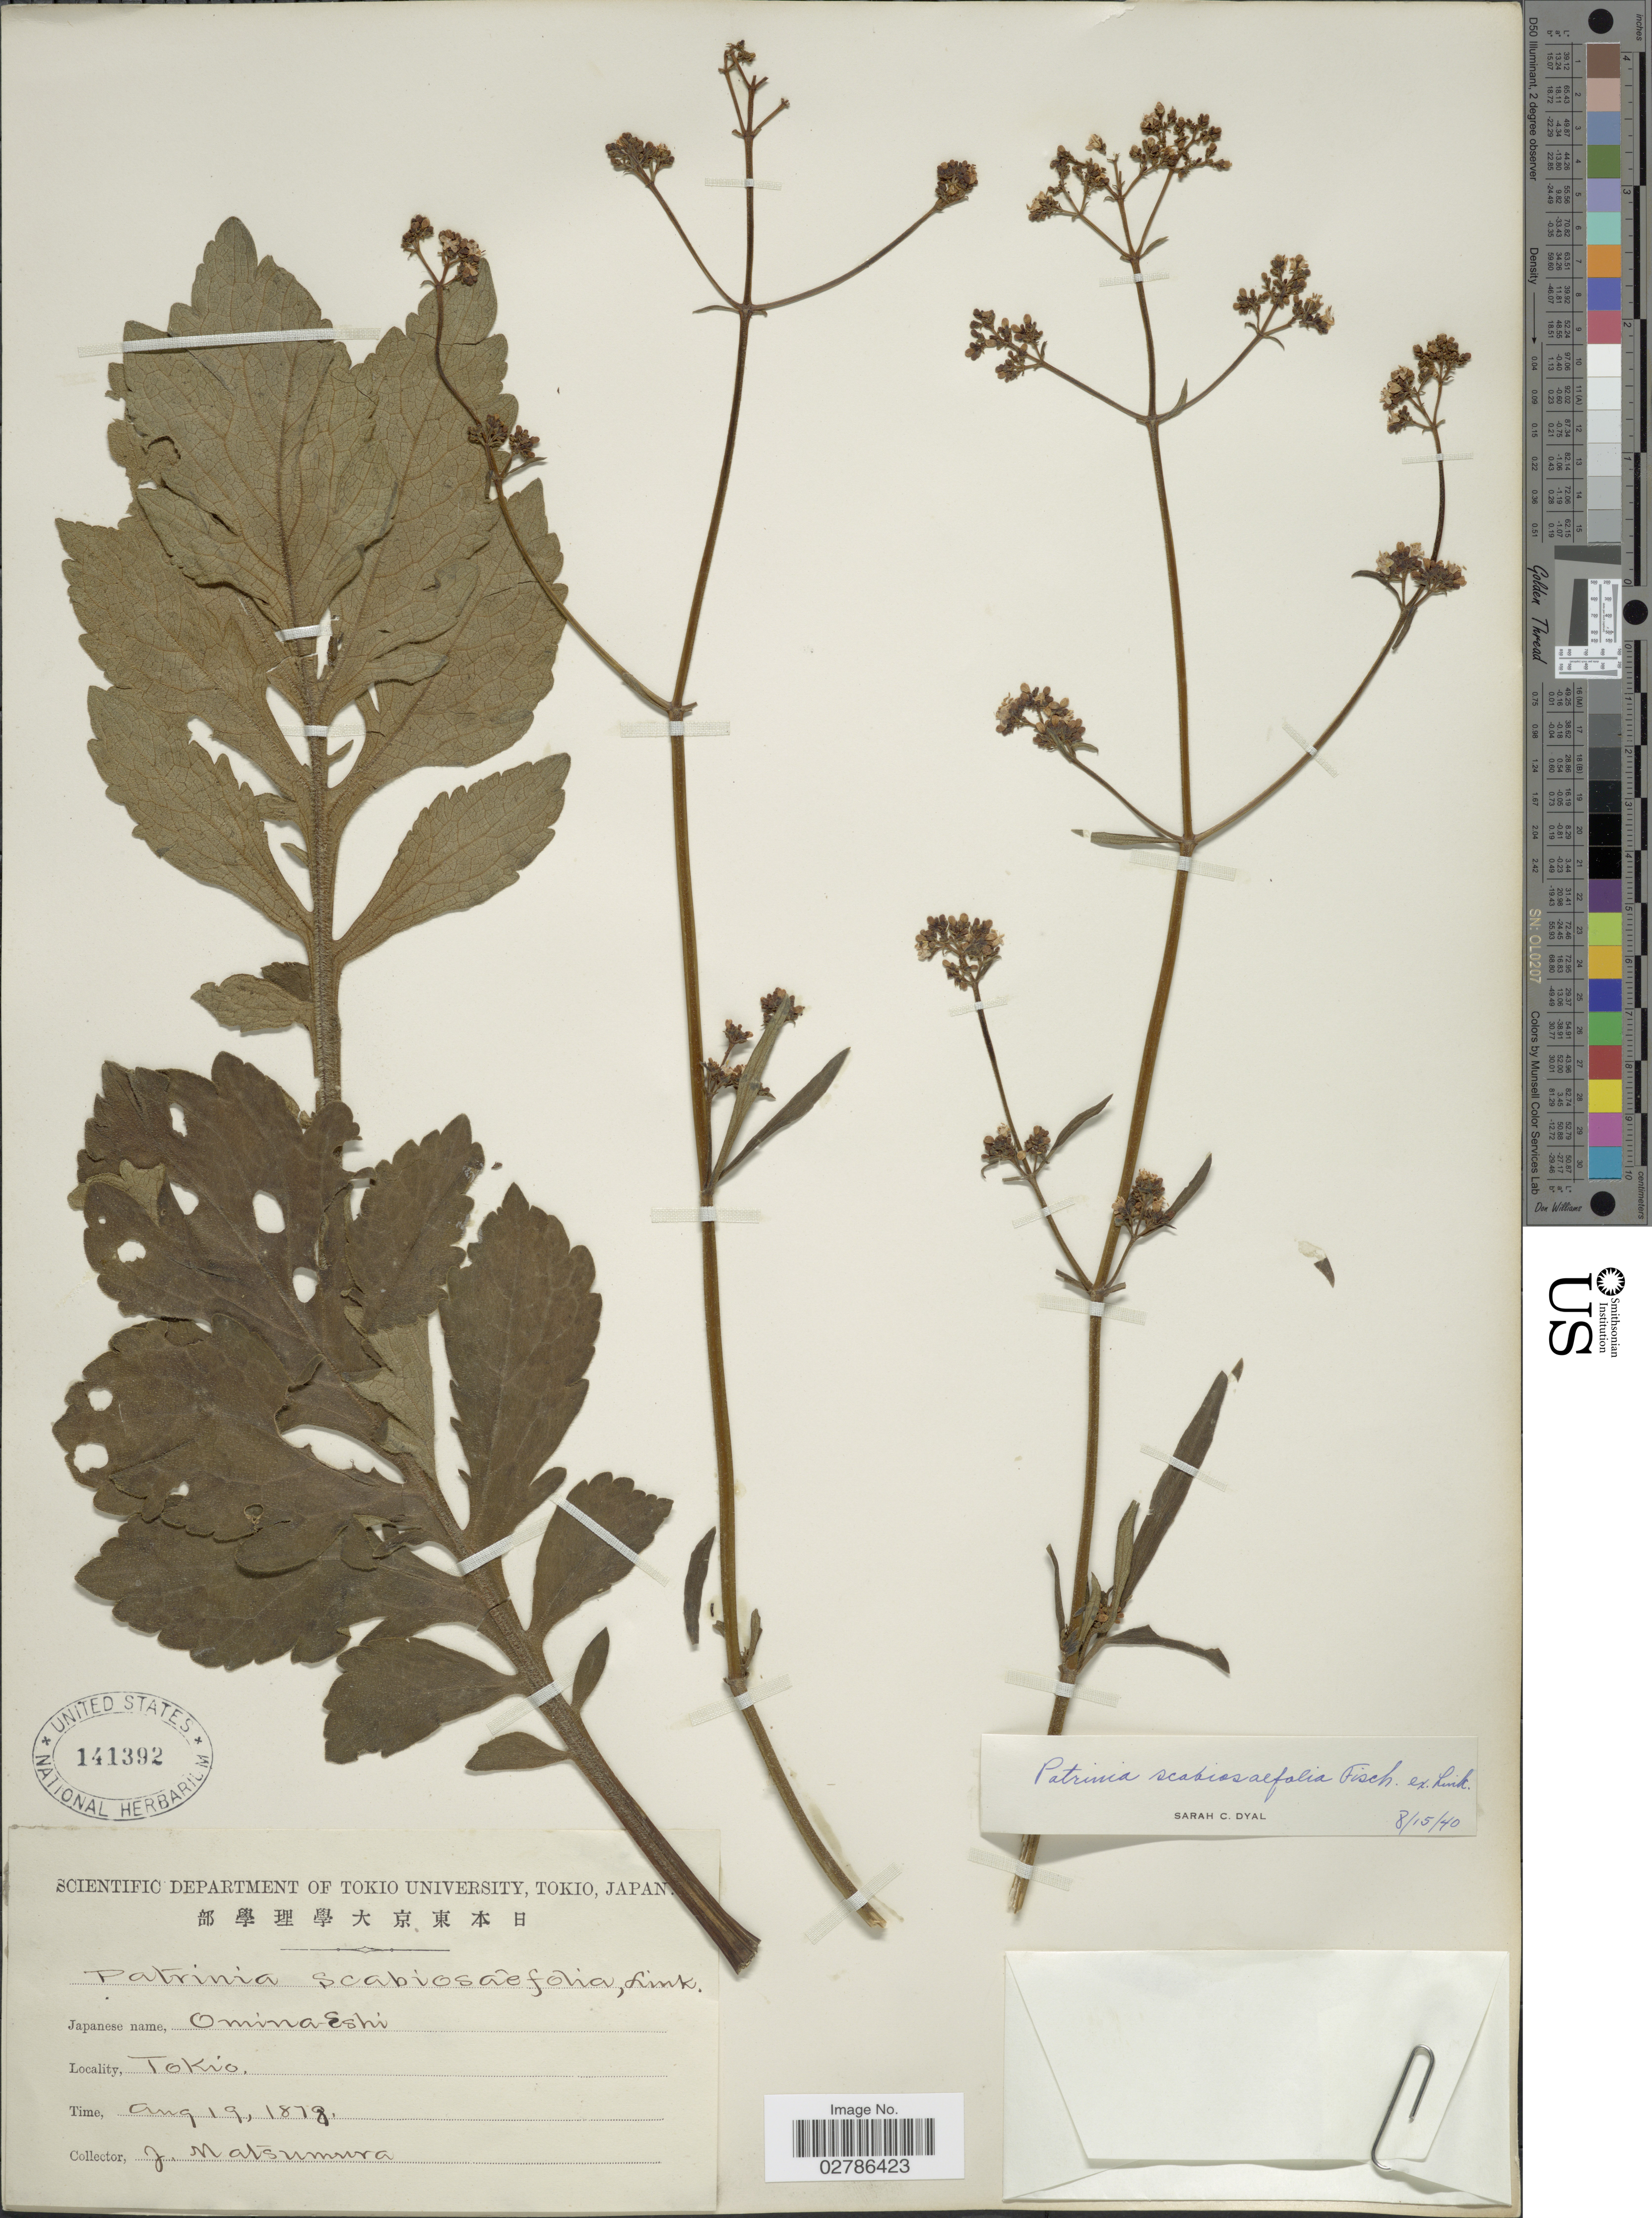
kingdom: Plantae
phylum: Tracheophyta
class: Magnoliopsida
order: Dipsacales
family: Caprifoliaceae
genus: Patrinia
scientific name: Patrinia scabiosifolia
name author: Link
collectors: J. Matsumura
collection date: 1878-08-19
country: Japan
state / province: Tokyo, Federal City of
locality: Tokio.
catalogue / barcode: US 141392